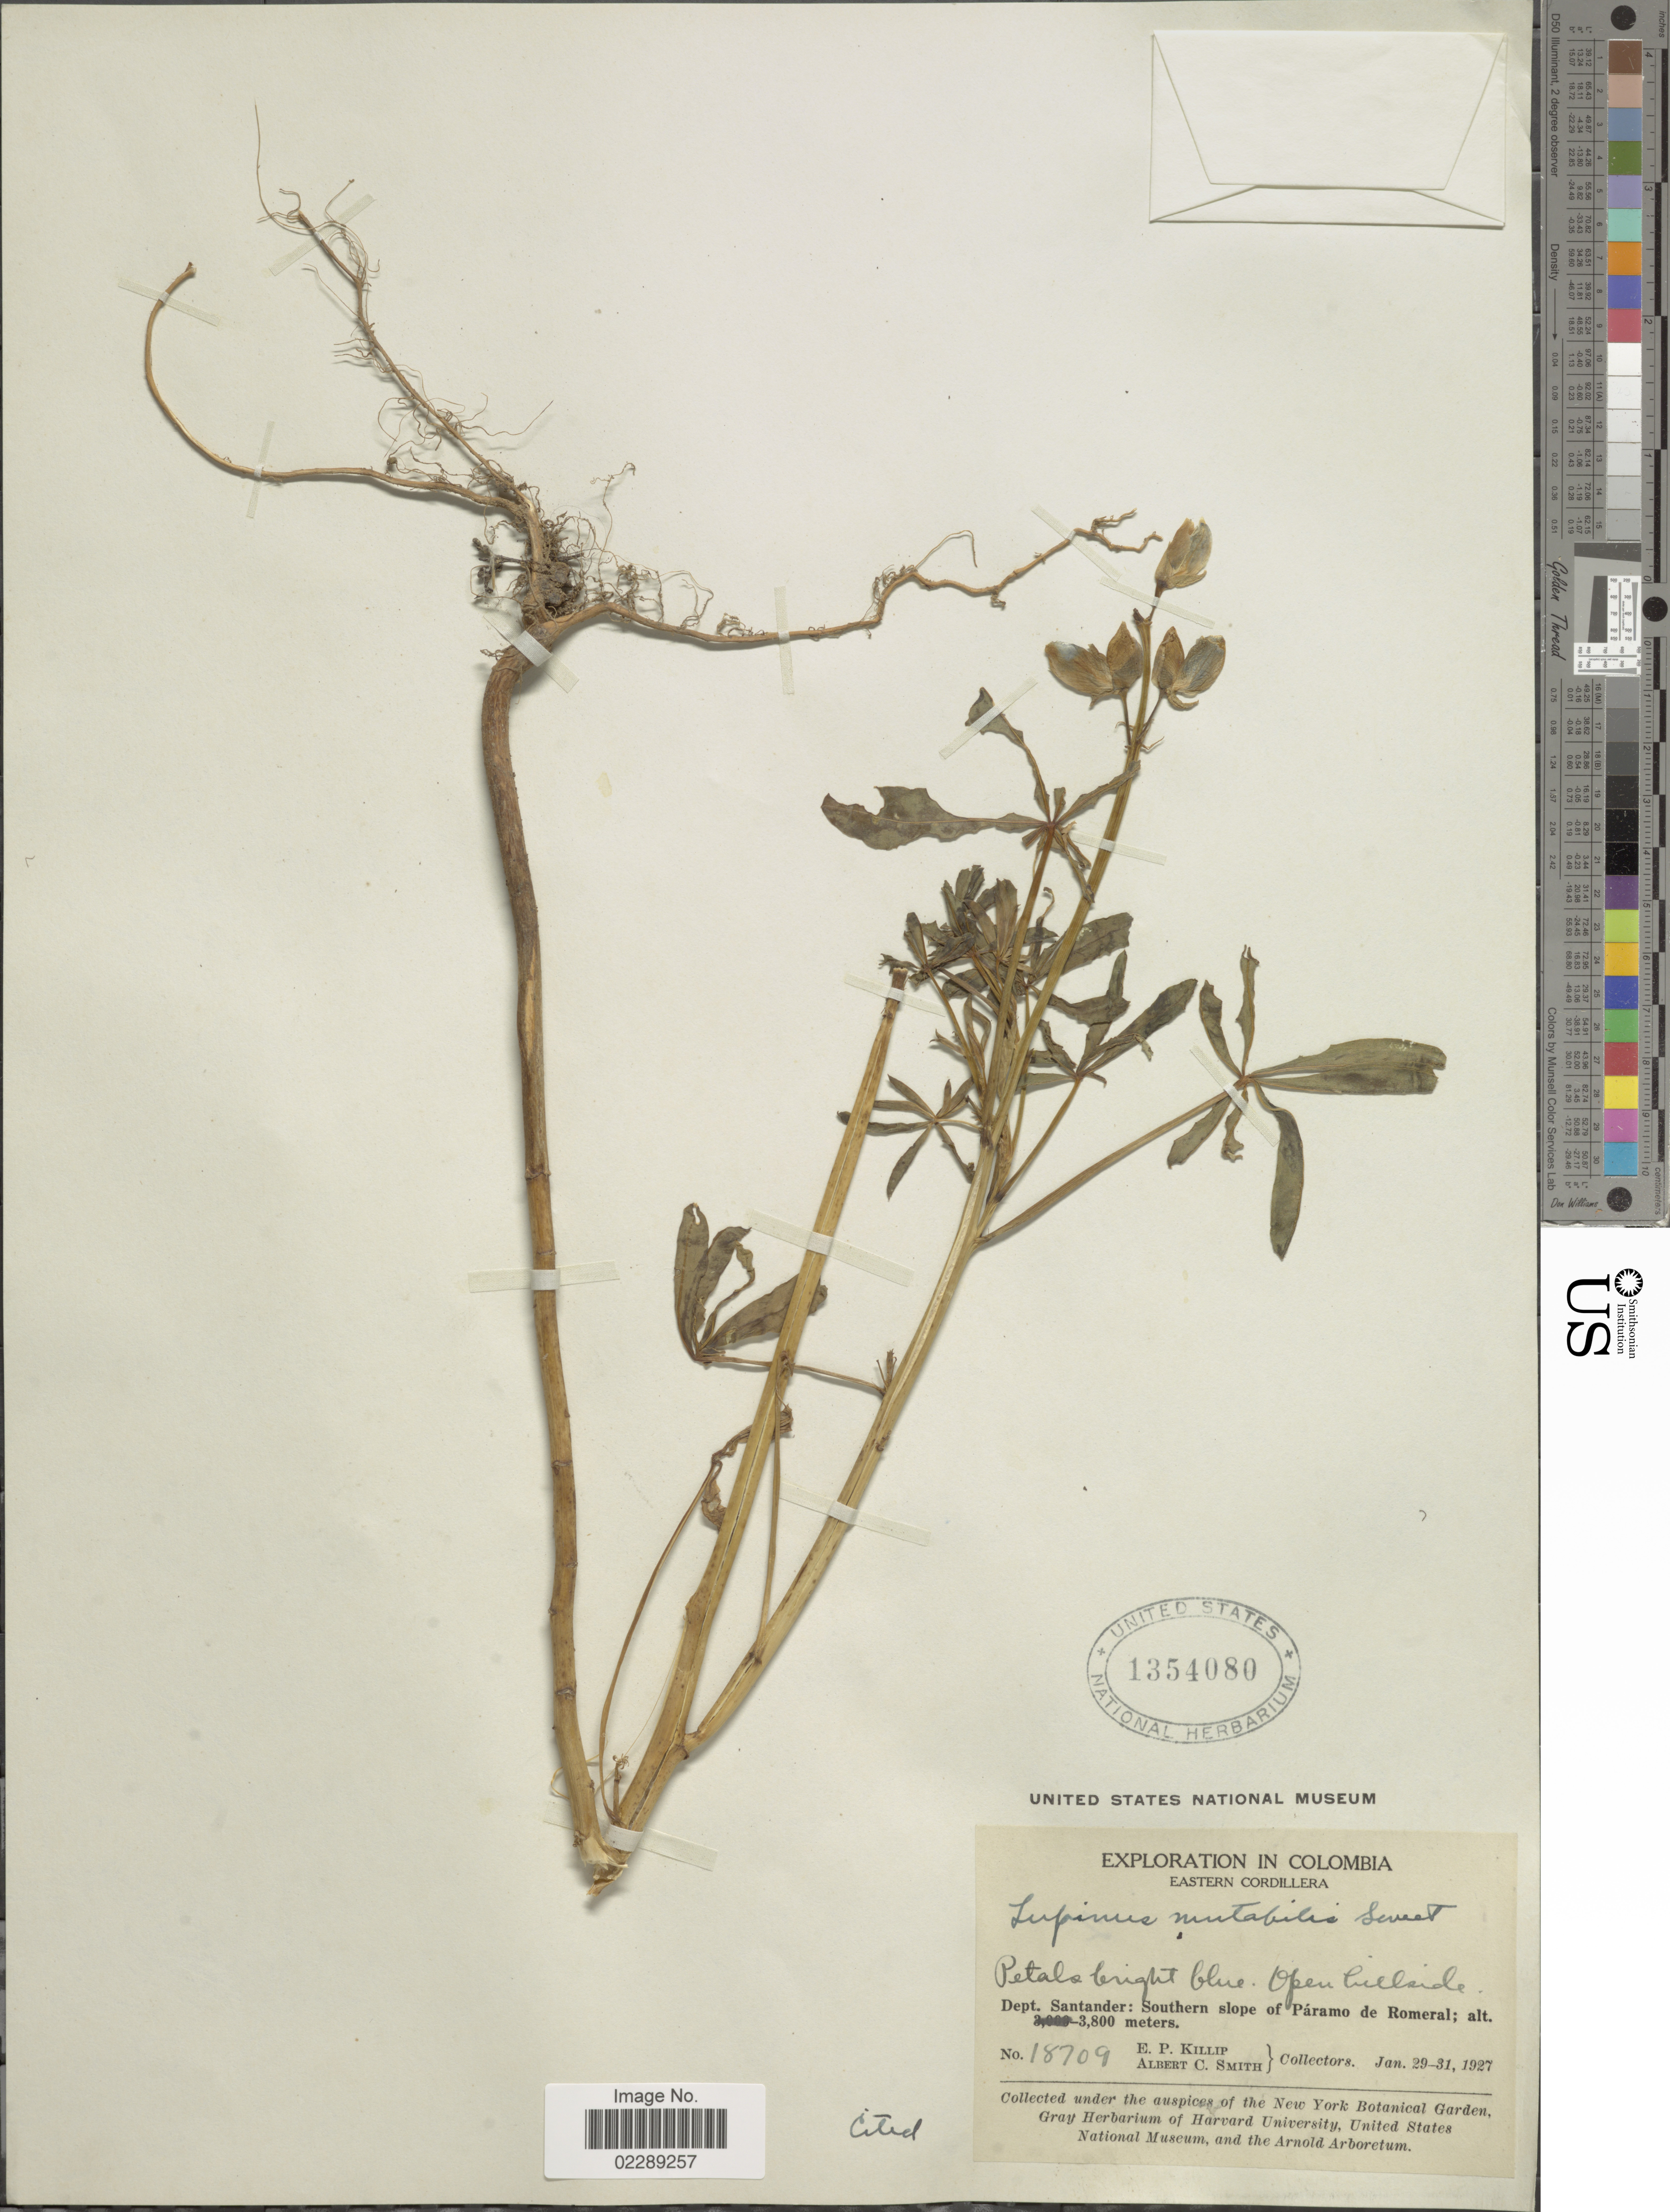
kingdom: Plantae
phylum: Tracheophyta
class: Magnoliopsida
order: Fabales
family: Fabaceae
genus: Lupinus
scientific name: Lupinus mutabilis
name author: Sweet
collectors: E. P. Killip & A. C. Smith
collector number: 18709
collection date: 1927-01-29/1927-01-31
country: Colombia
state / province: Santander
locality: Eastern Cordillera. Dept. Santander: Southern slope of Páramo de Romeral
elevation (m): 3800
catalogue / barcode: US 1354080